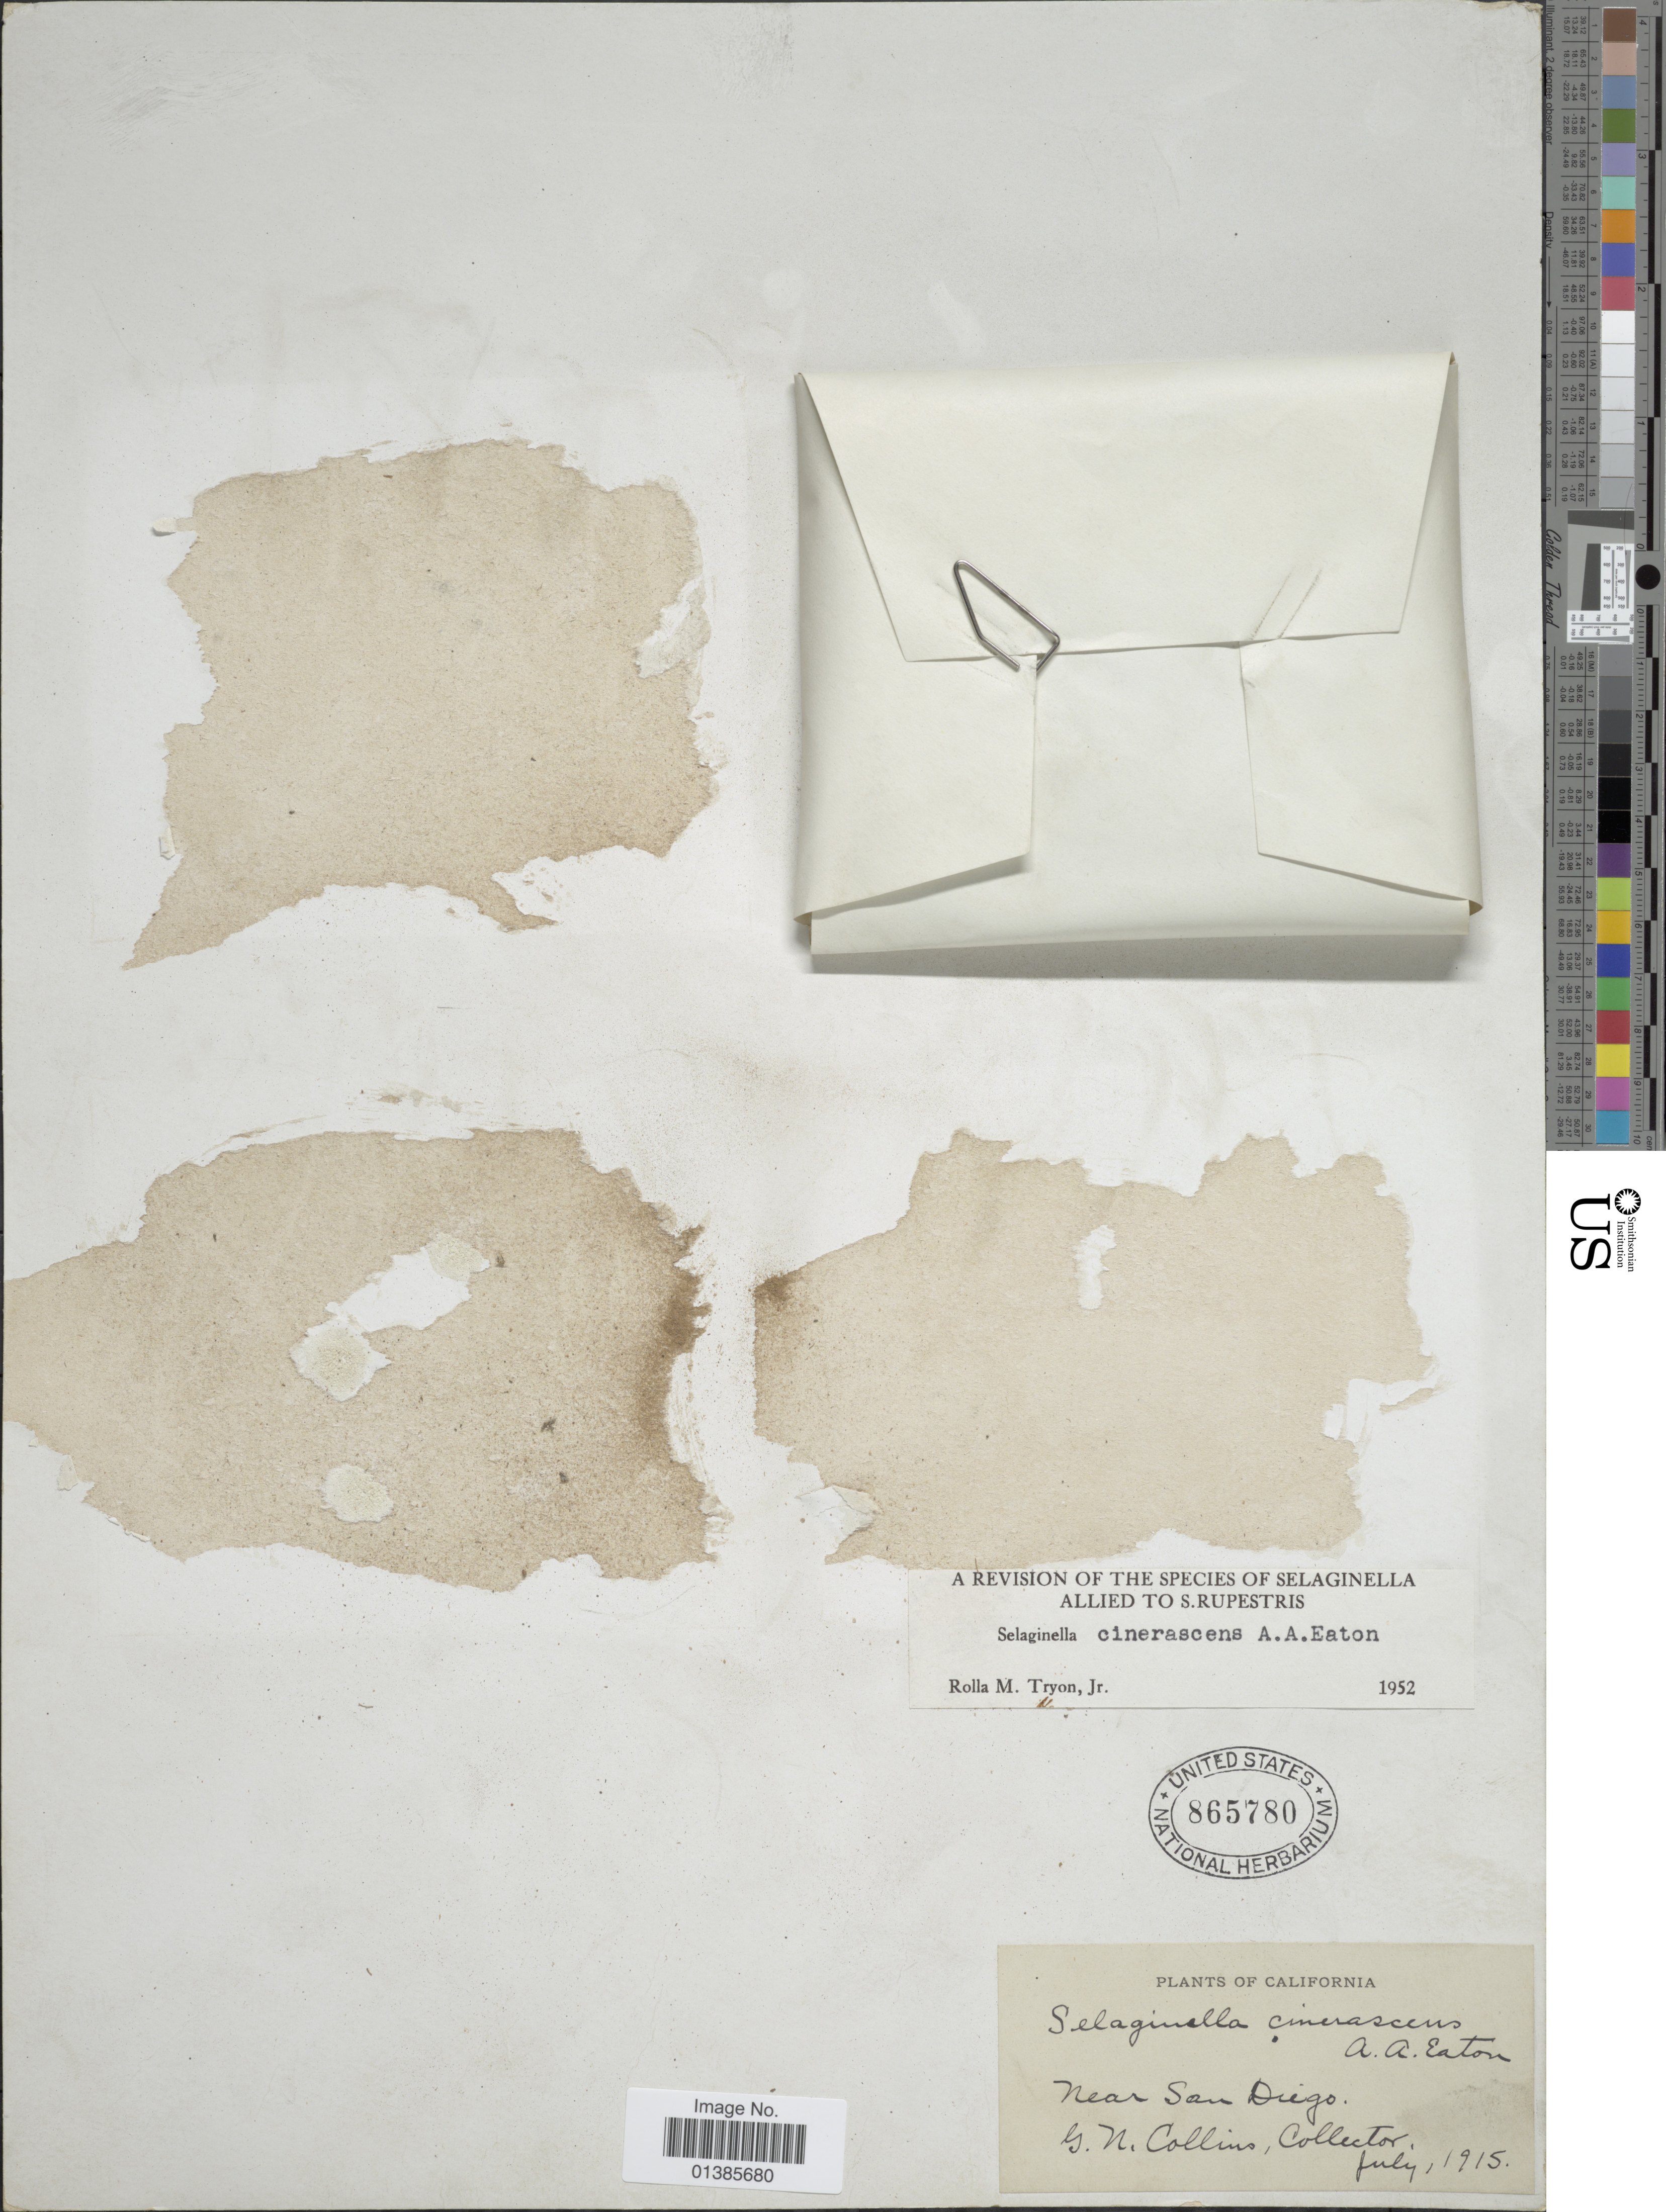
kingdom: Plantae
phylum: Tracheophyta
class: Lycopodiopsida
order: Selaginellales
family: Selaginellaceae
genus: Selaginella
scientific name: Selaginella cinerascens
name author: A.A. Eaton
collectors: G. Collins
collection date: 1915-07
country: United States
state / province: California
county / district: San Diego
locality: Near San Diego.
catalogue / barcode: US 865780